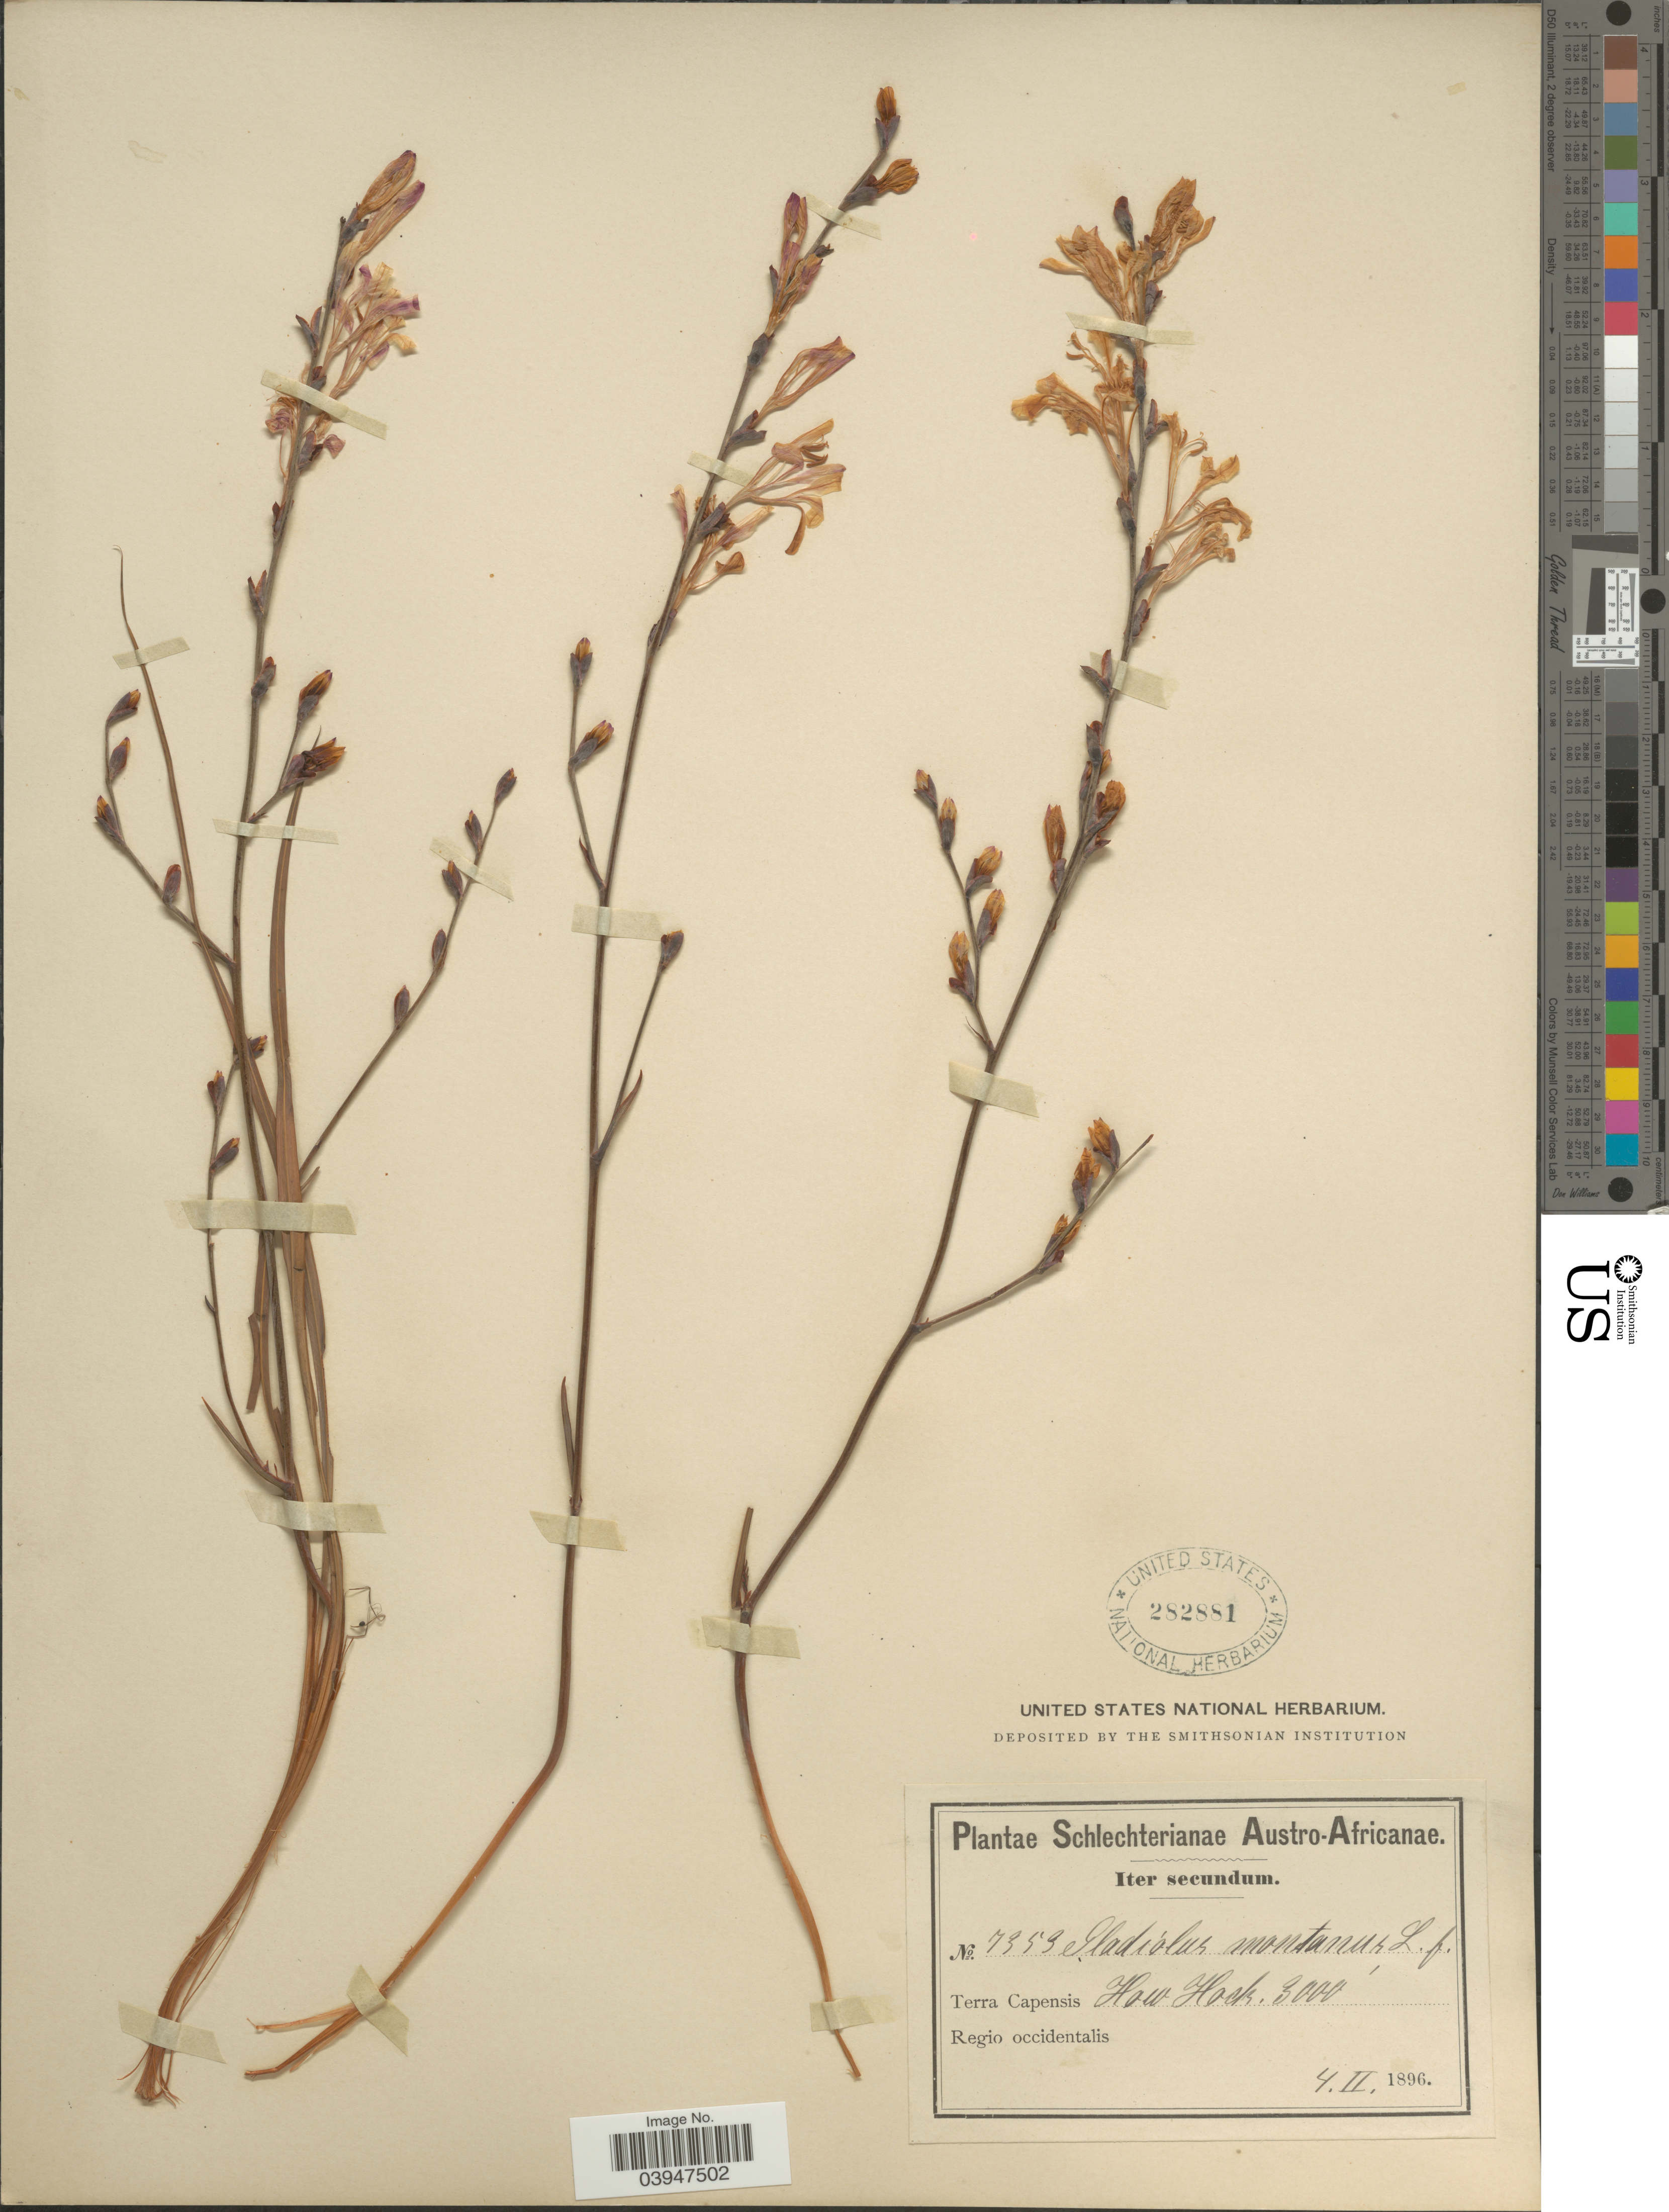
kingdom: Plantae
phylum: Tracheophyta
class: Liliopsida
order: Asparagales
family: Iridaceae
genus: Gladiolus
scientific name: Gladiolus montanus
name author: L. f.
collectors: Schlechter, --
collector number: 7353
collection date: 1896-02-04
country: South Africa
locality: Austro-Africanae. Terra Capensis. How Hoek. Regio occidentalis.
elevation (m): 914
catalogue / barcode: US 282881